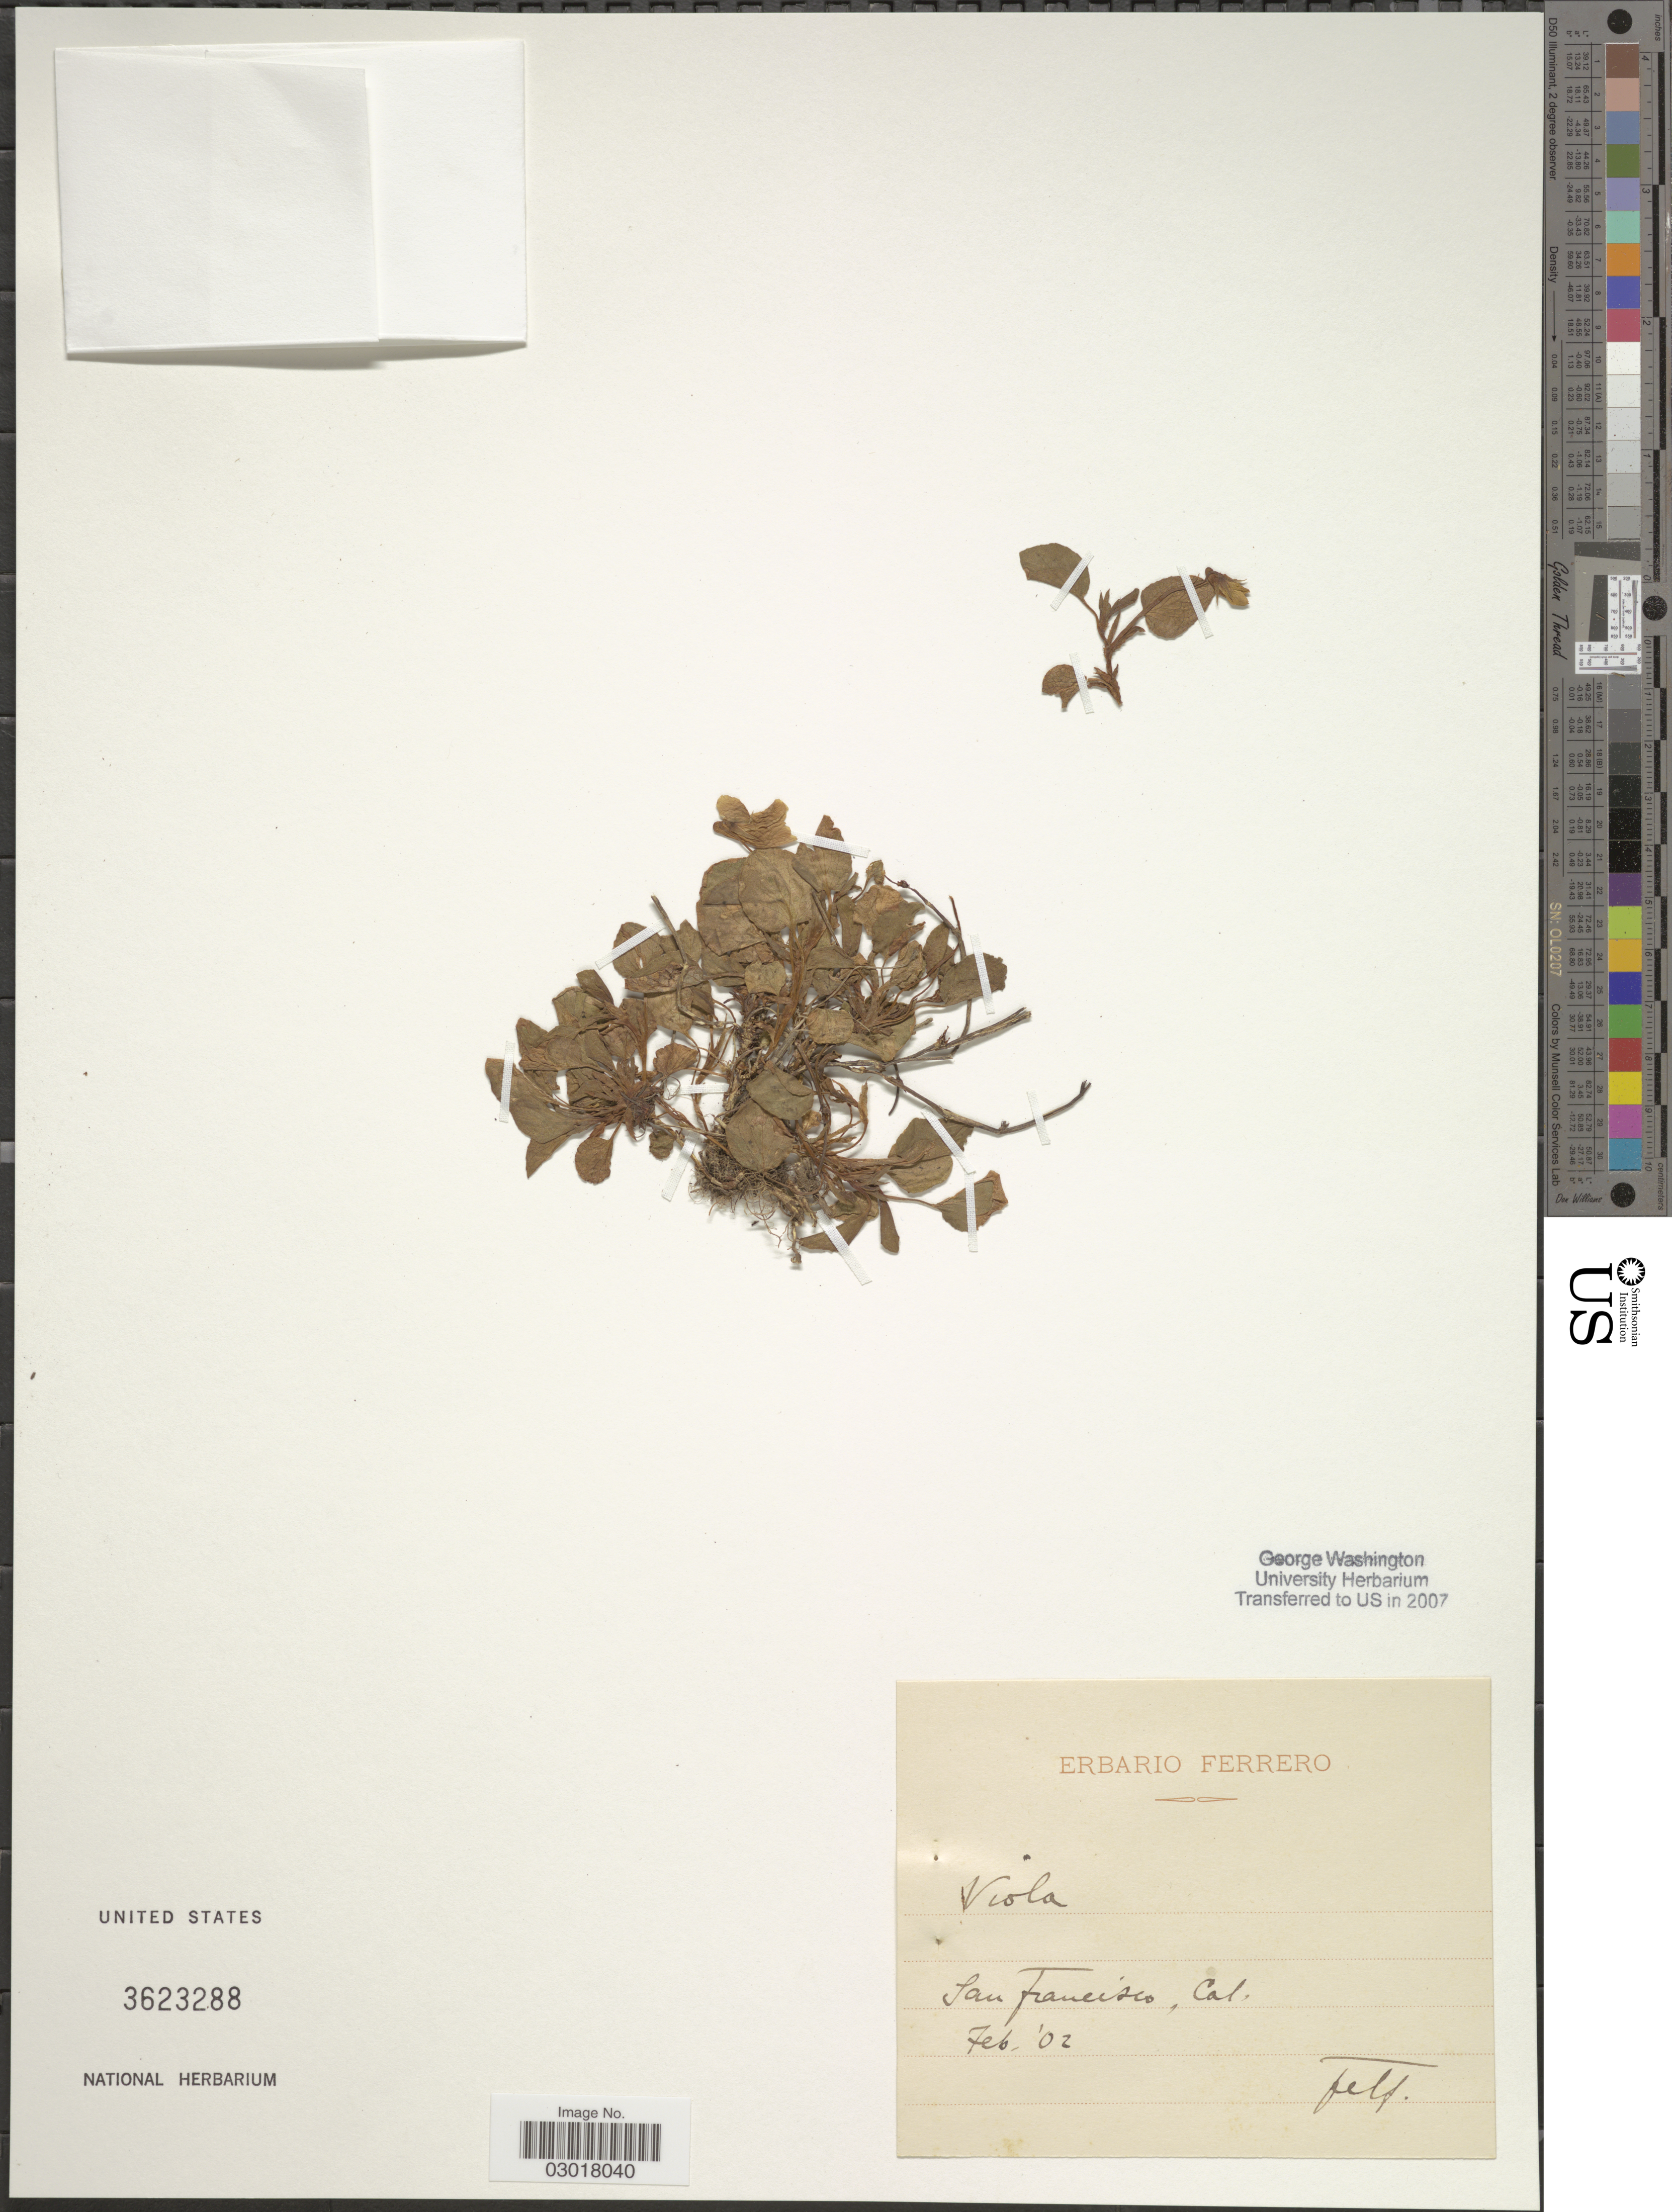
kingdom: Plantae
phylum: Tracheophyta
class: Magnoliopsida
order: Malpighiales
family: Violaceae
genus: Viola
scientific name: Viola sp.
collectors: F. Ferrero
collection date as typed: Transcribed d/m/y: /2/2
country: United States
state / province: California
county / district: San Francisco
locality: San Francisco.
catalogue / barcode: US 3623288